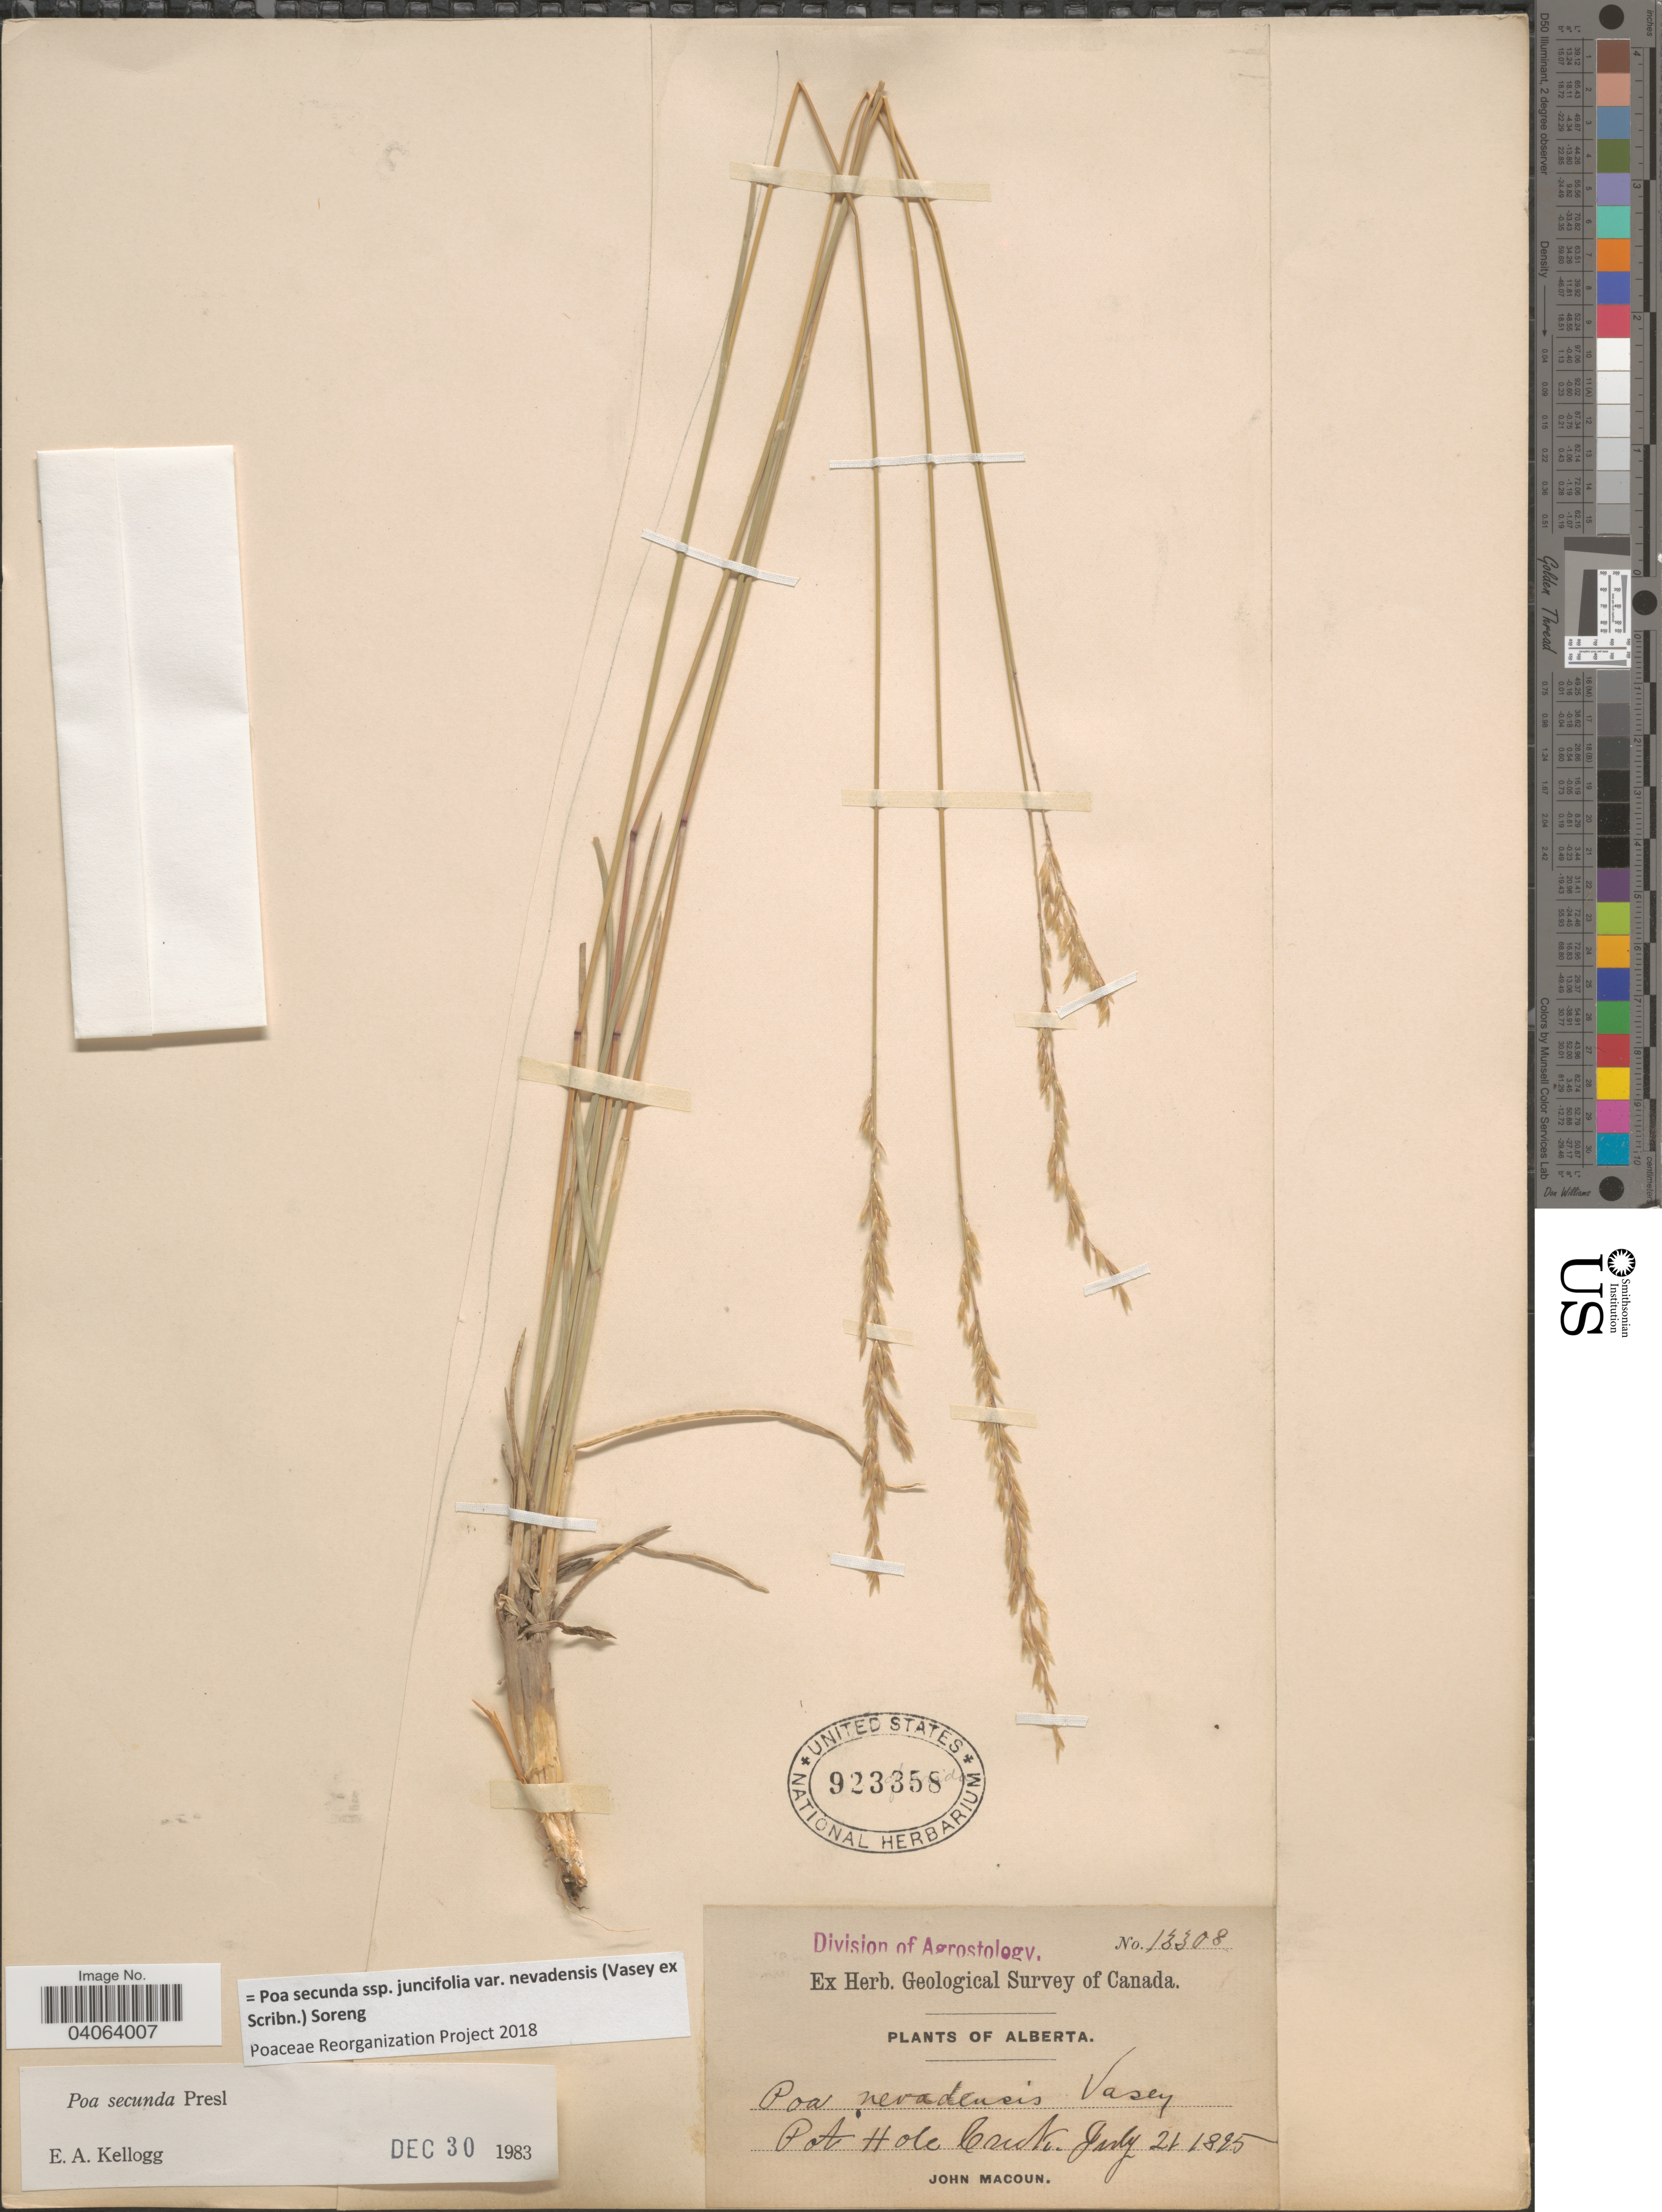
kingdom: Plantae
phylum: Tracheophyta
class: Liliopsida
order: Poales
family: Poaceae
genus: Poa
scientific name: Poa secunda subsp. juncifolia var. nevadensis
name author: (Vasey ex Scribn.) Soreng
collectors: J. Macoun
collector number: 13308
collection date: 1825-07-21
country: Canada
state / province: Alberta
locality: Pot Hole Creek.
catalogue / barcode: US 923358